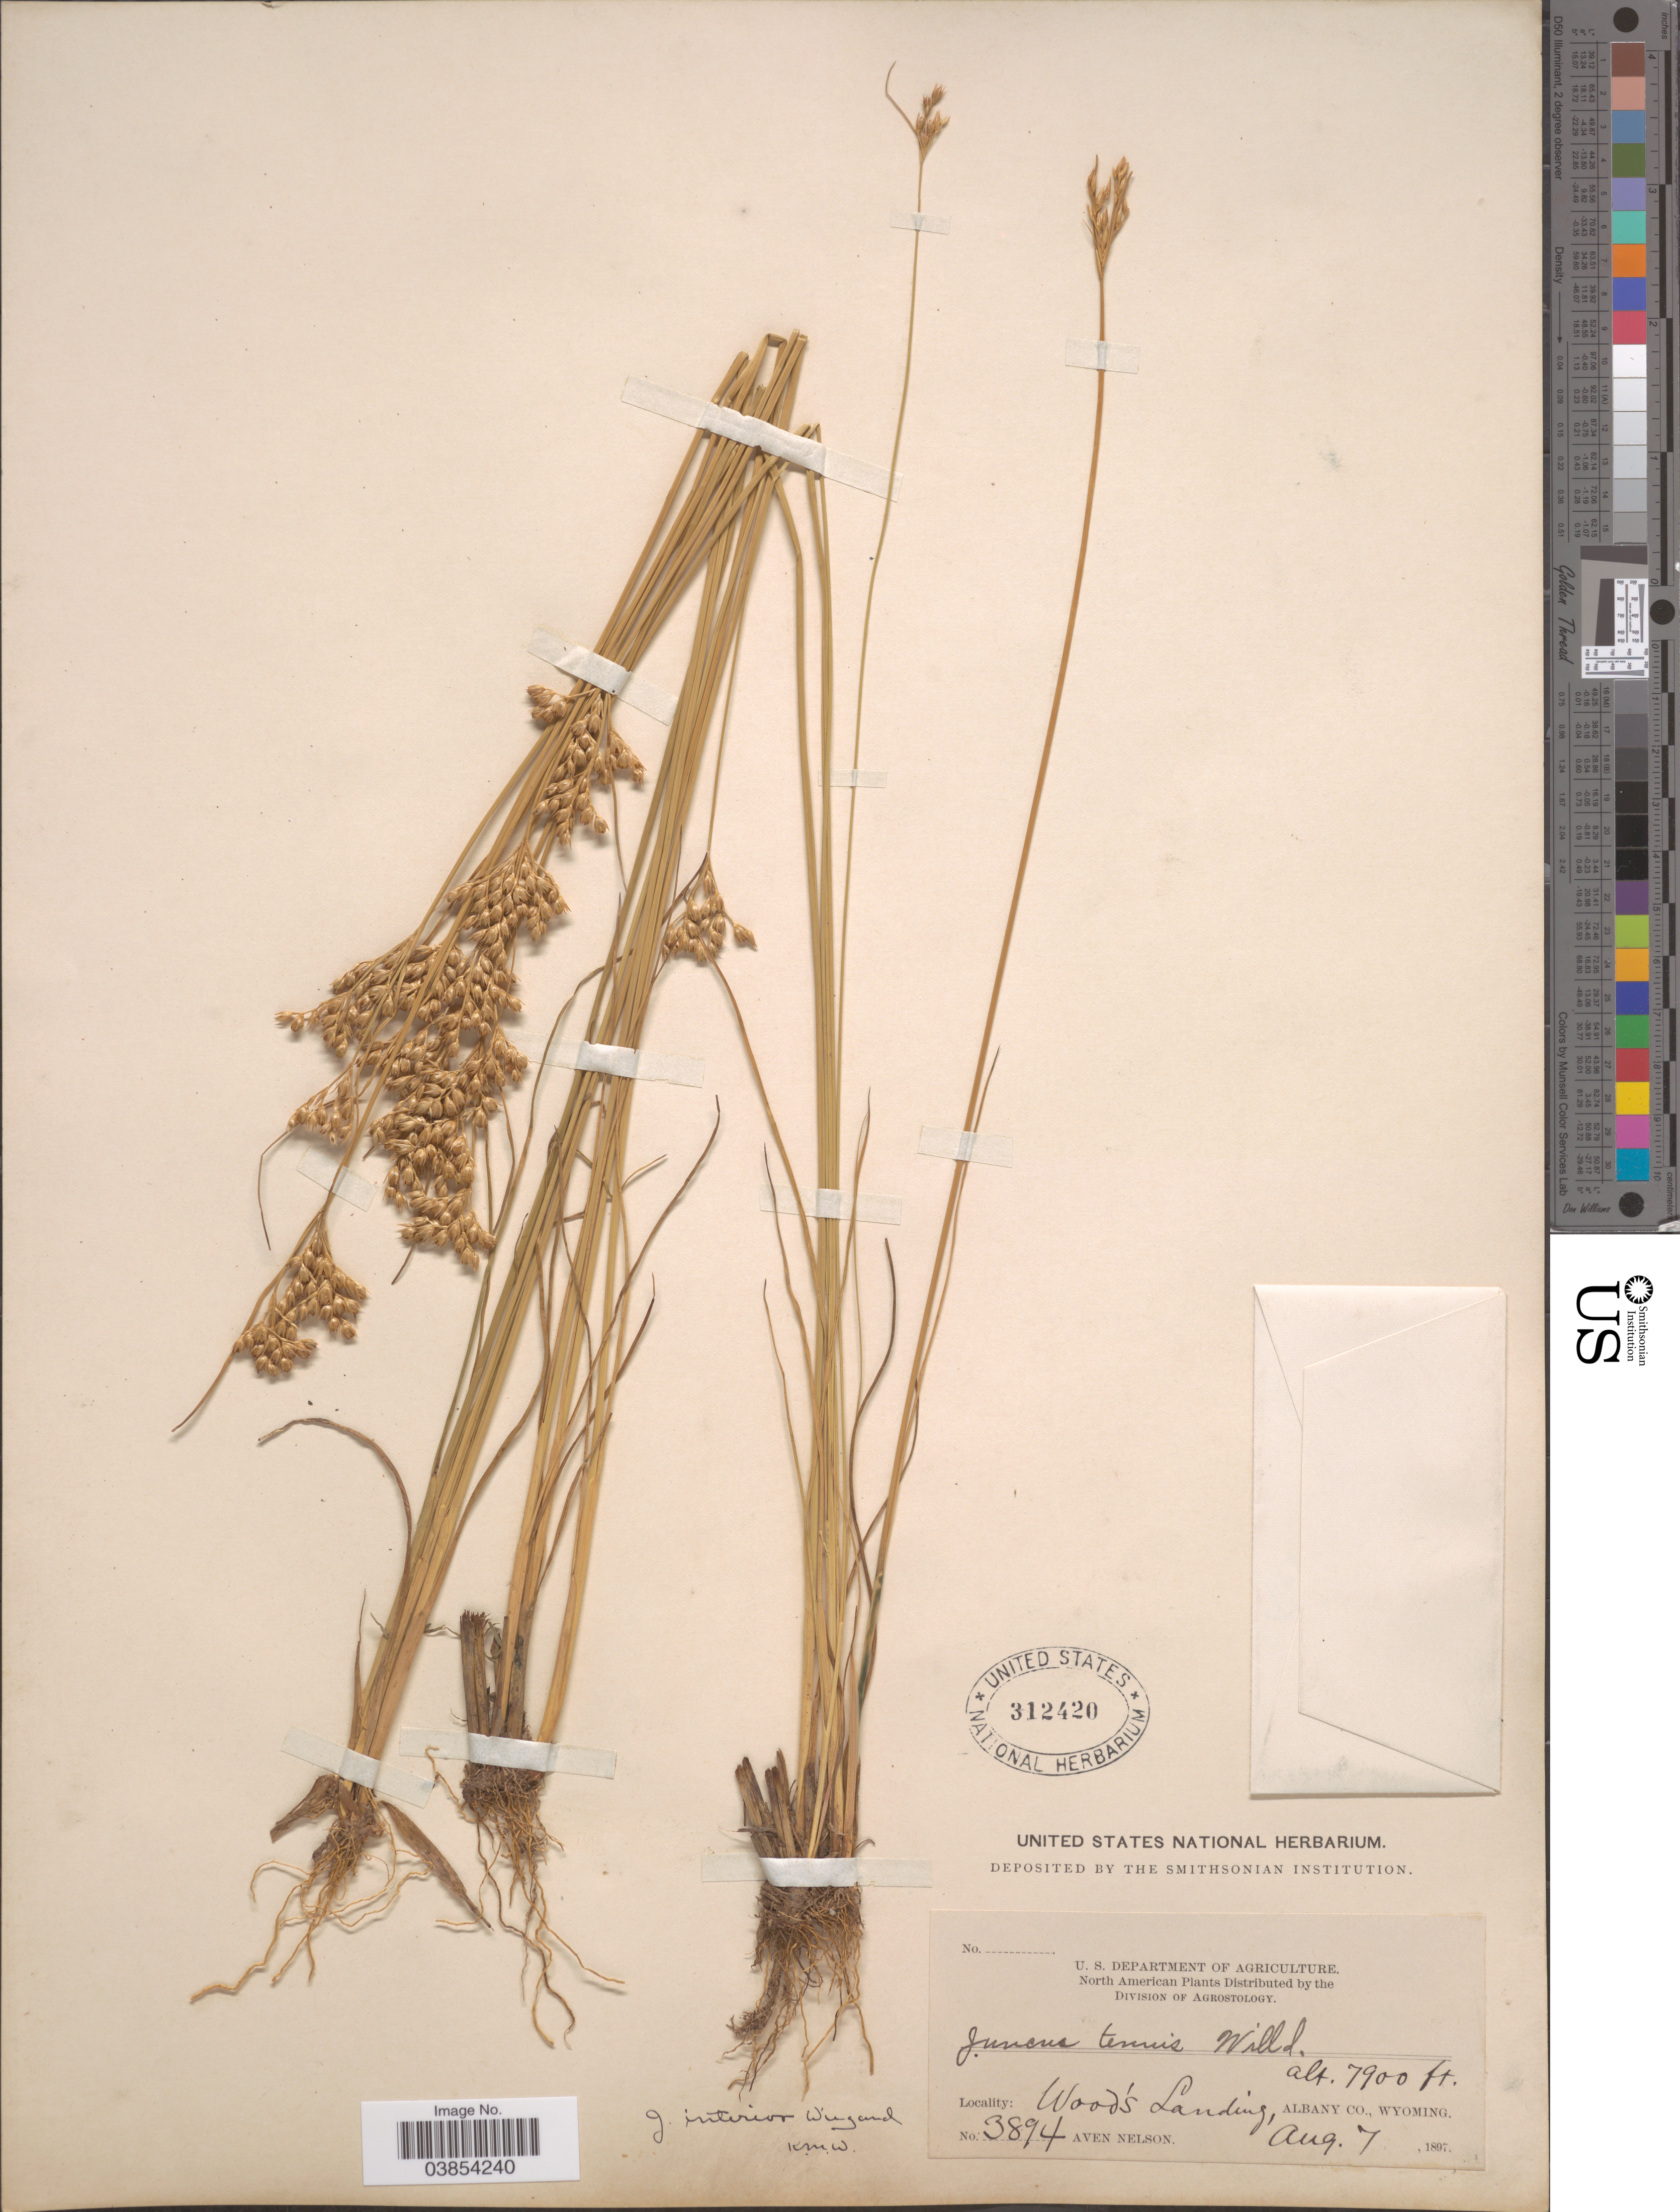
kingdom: Plantae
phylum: Tracheophyta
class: Liliopsida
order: Poales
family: Juncaceae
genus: Juncus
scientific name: Juncus interior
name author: Wiegand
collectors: A. Nelson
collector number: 3894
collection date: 1897-08-07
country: United States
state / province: Wyoming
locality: Wood's Landing, Albany Co.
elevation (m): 2408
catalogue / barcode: US 312420